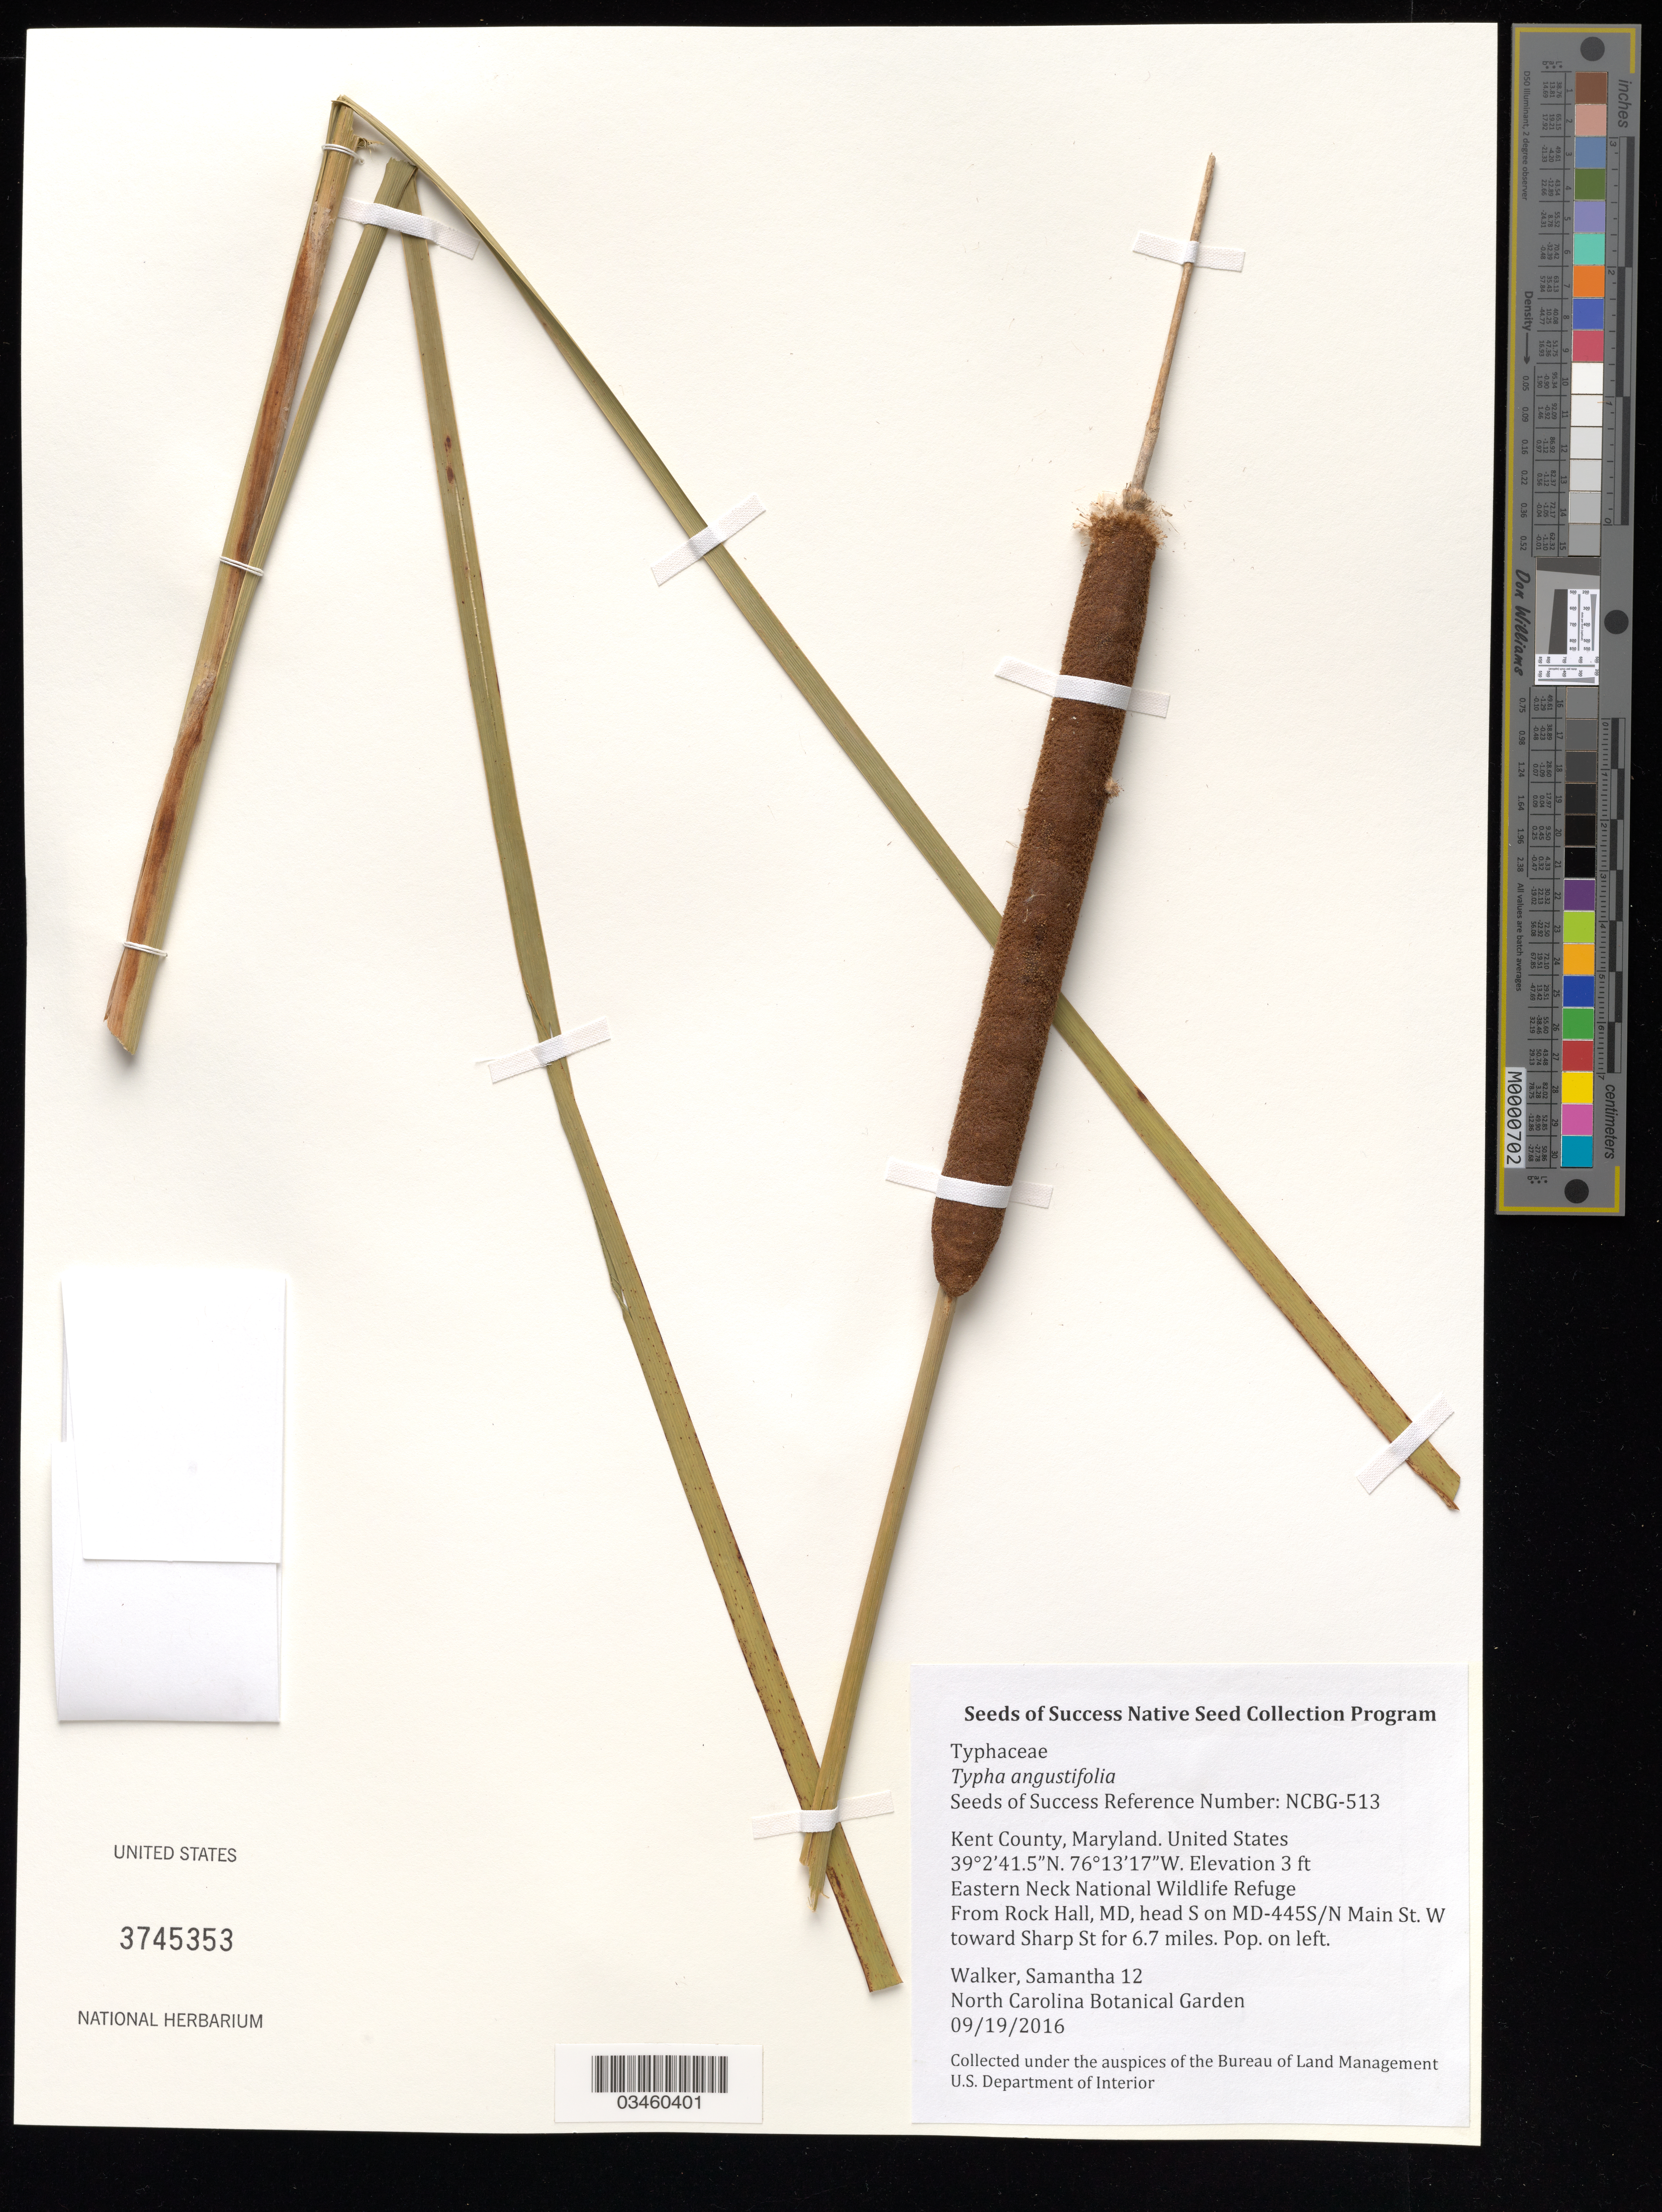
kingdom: Plantae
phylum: Tracheophyta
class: Liliopsida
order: Poales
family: Typhaceae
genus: Typha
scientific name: Typha angustifolia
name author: L.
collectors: S. Walker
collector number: NCBG-513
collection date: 2016-09-19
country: United States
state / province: Maryland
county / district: Kent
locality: Eastern Neck National Wildlife Refuge, On MD-445S/N Main St. W toward Sharp St for 6.7 mi.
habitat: Cattail brackish tidal marsh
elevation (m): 1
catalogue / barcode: US 3745353